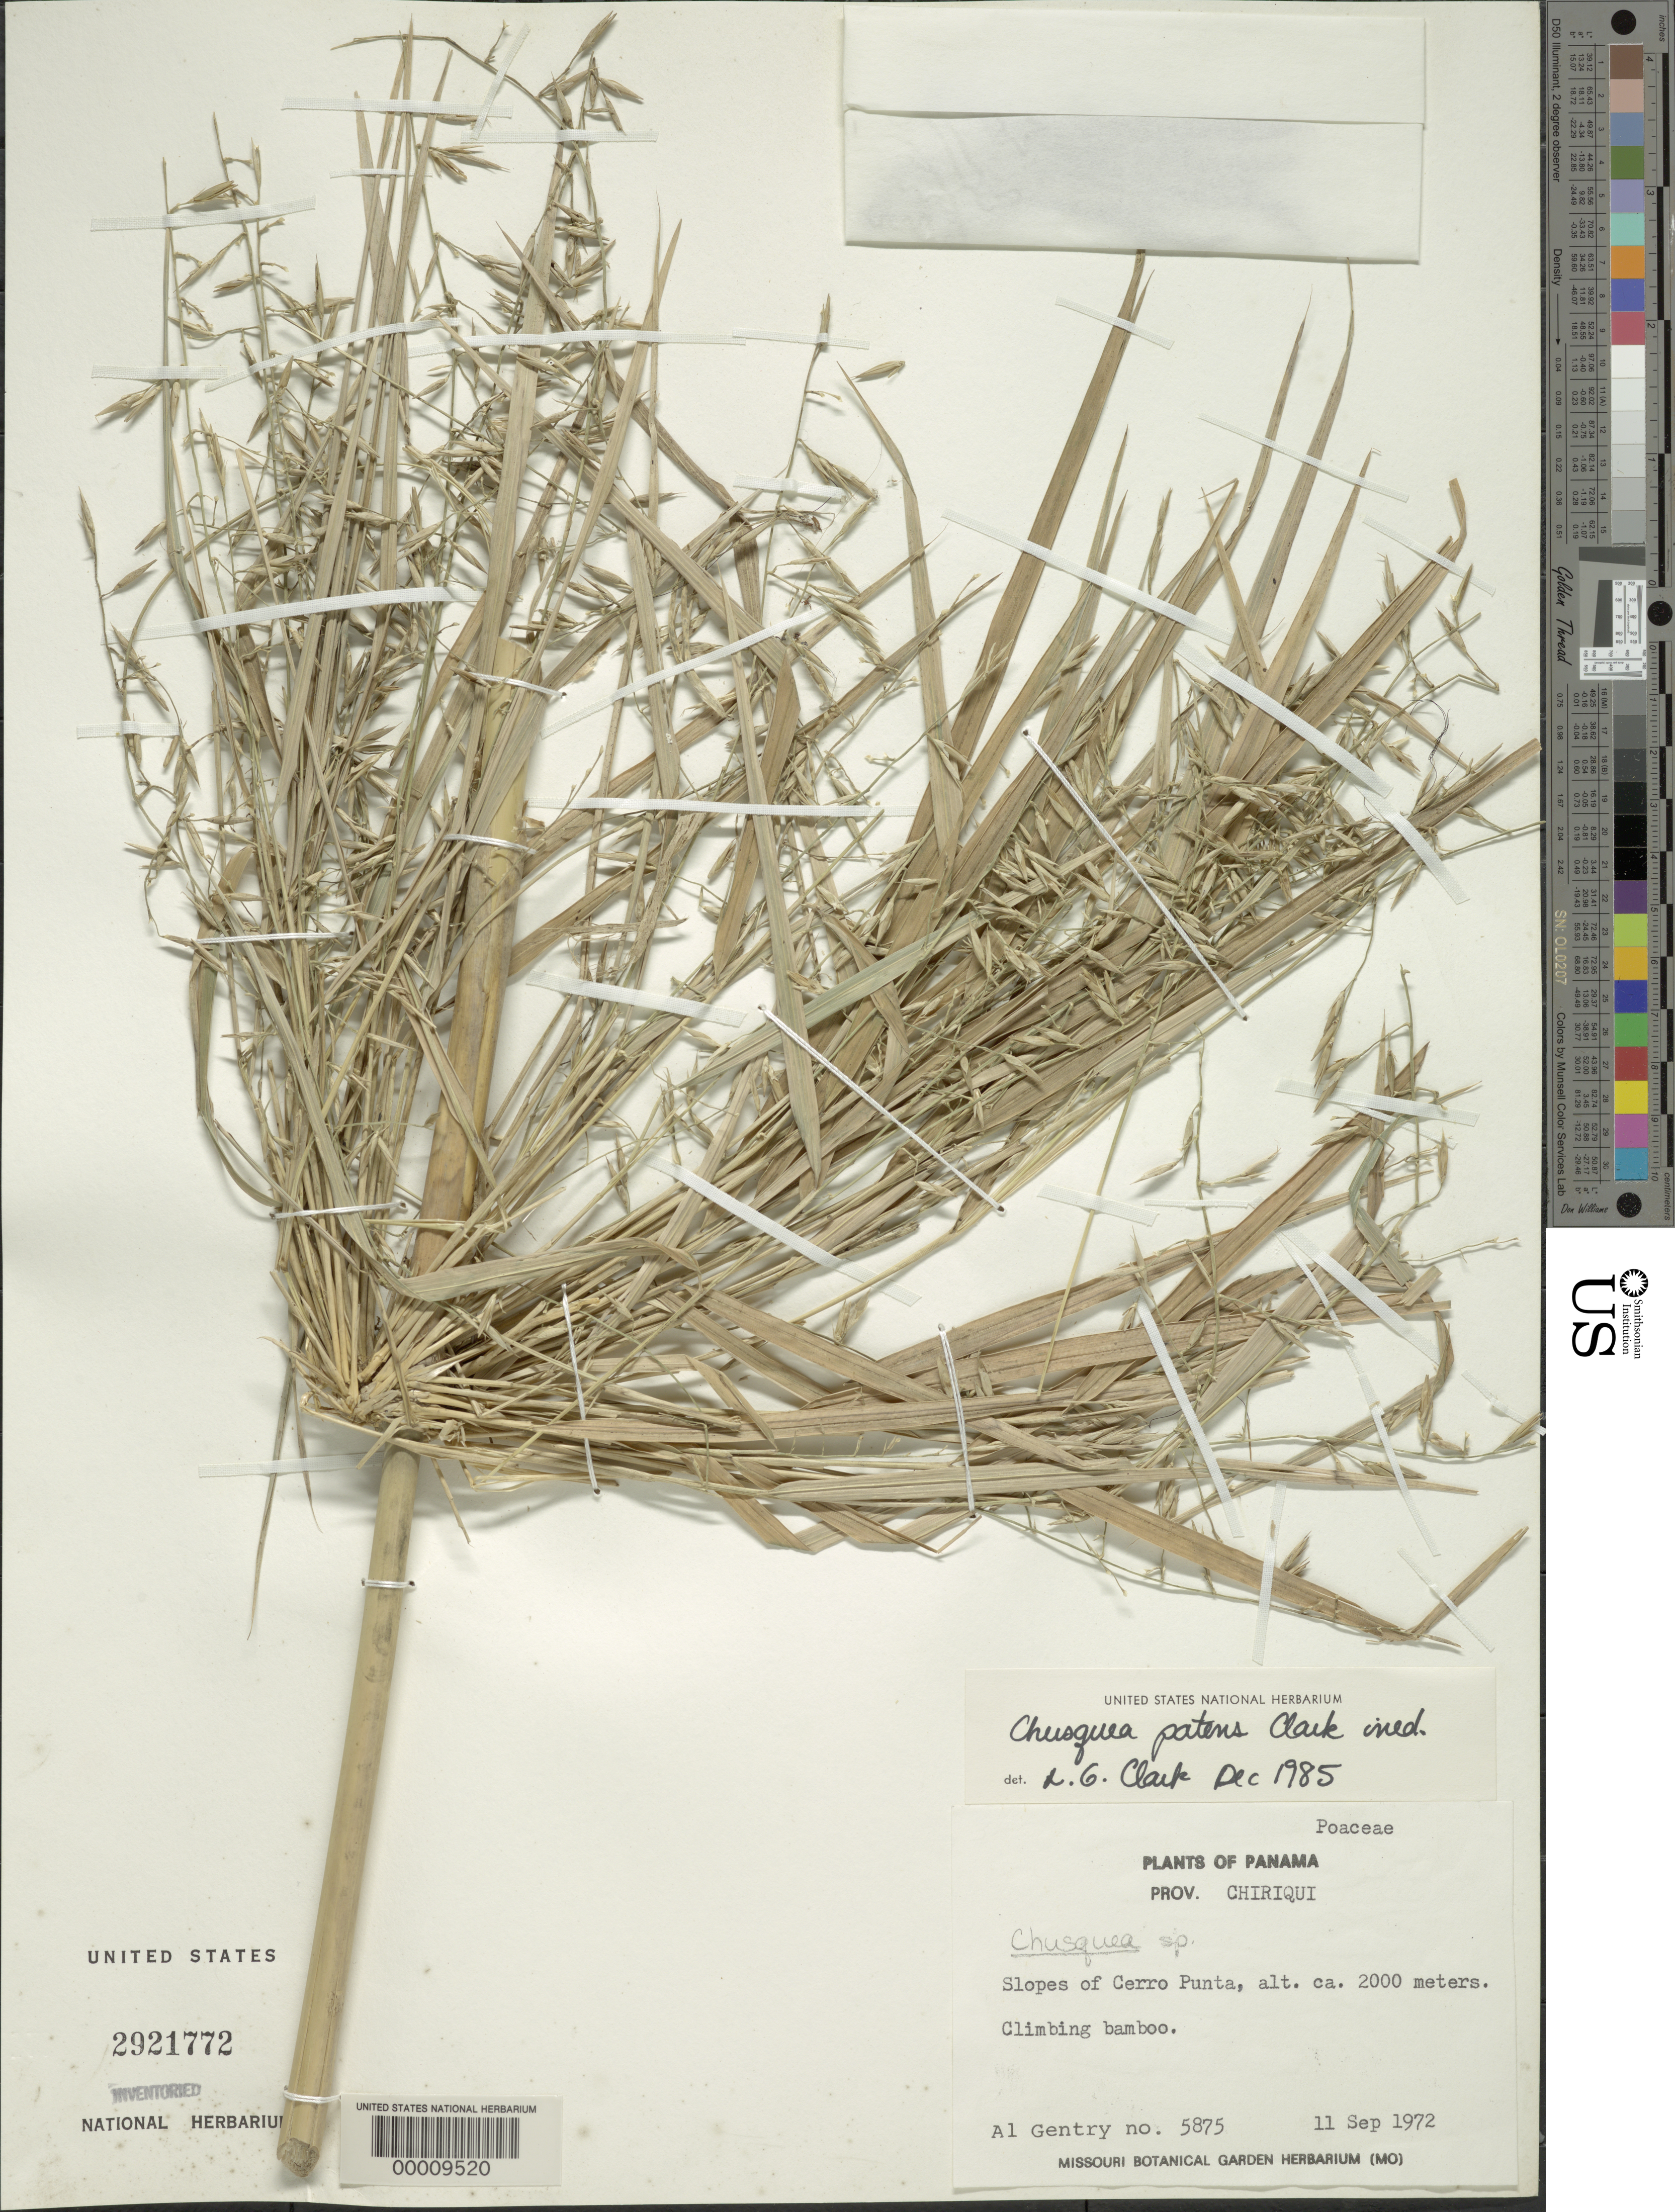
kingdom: Plantae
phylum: Tracheophyta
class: Liliopsida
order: Poales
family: Poaceae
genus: Chusquea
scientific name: Chusquea nutans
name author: L.G. Clark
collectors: A. H. Gentry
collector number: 5875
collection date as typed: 11 Sep 1972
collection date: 1972-09-11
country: Panama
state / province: Chiriquí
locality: Cerro Punta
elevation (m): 2000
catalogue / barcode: US 2921772